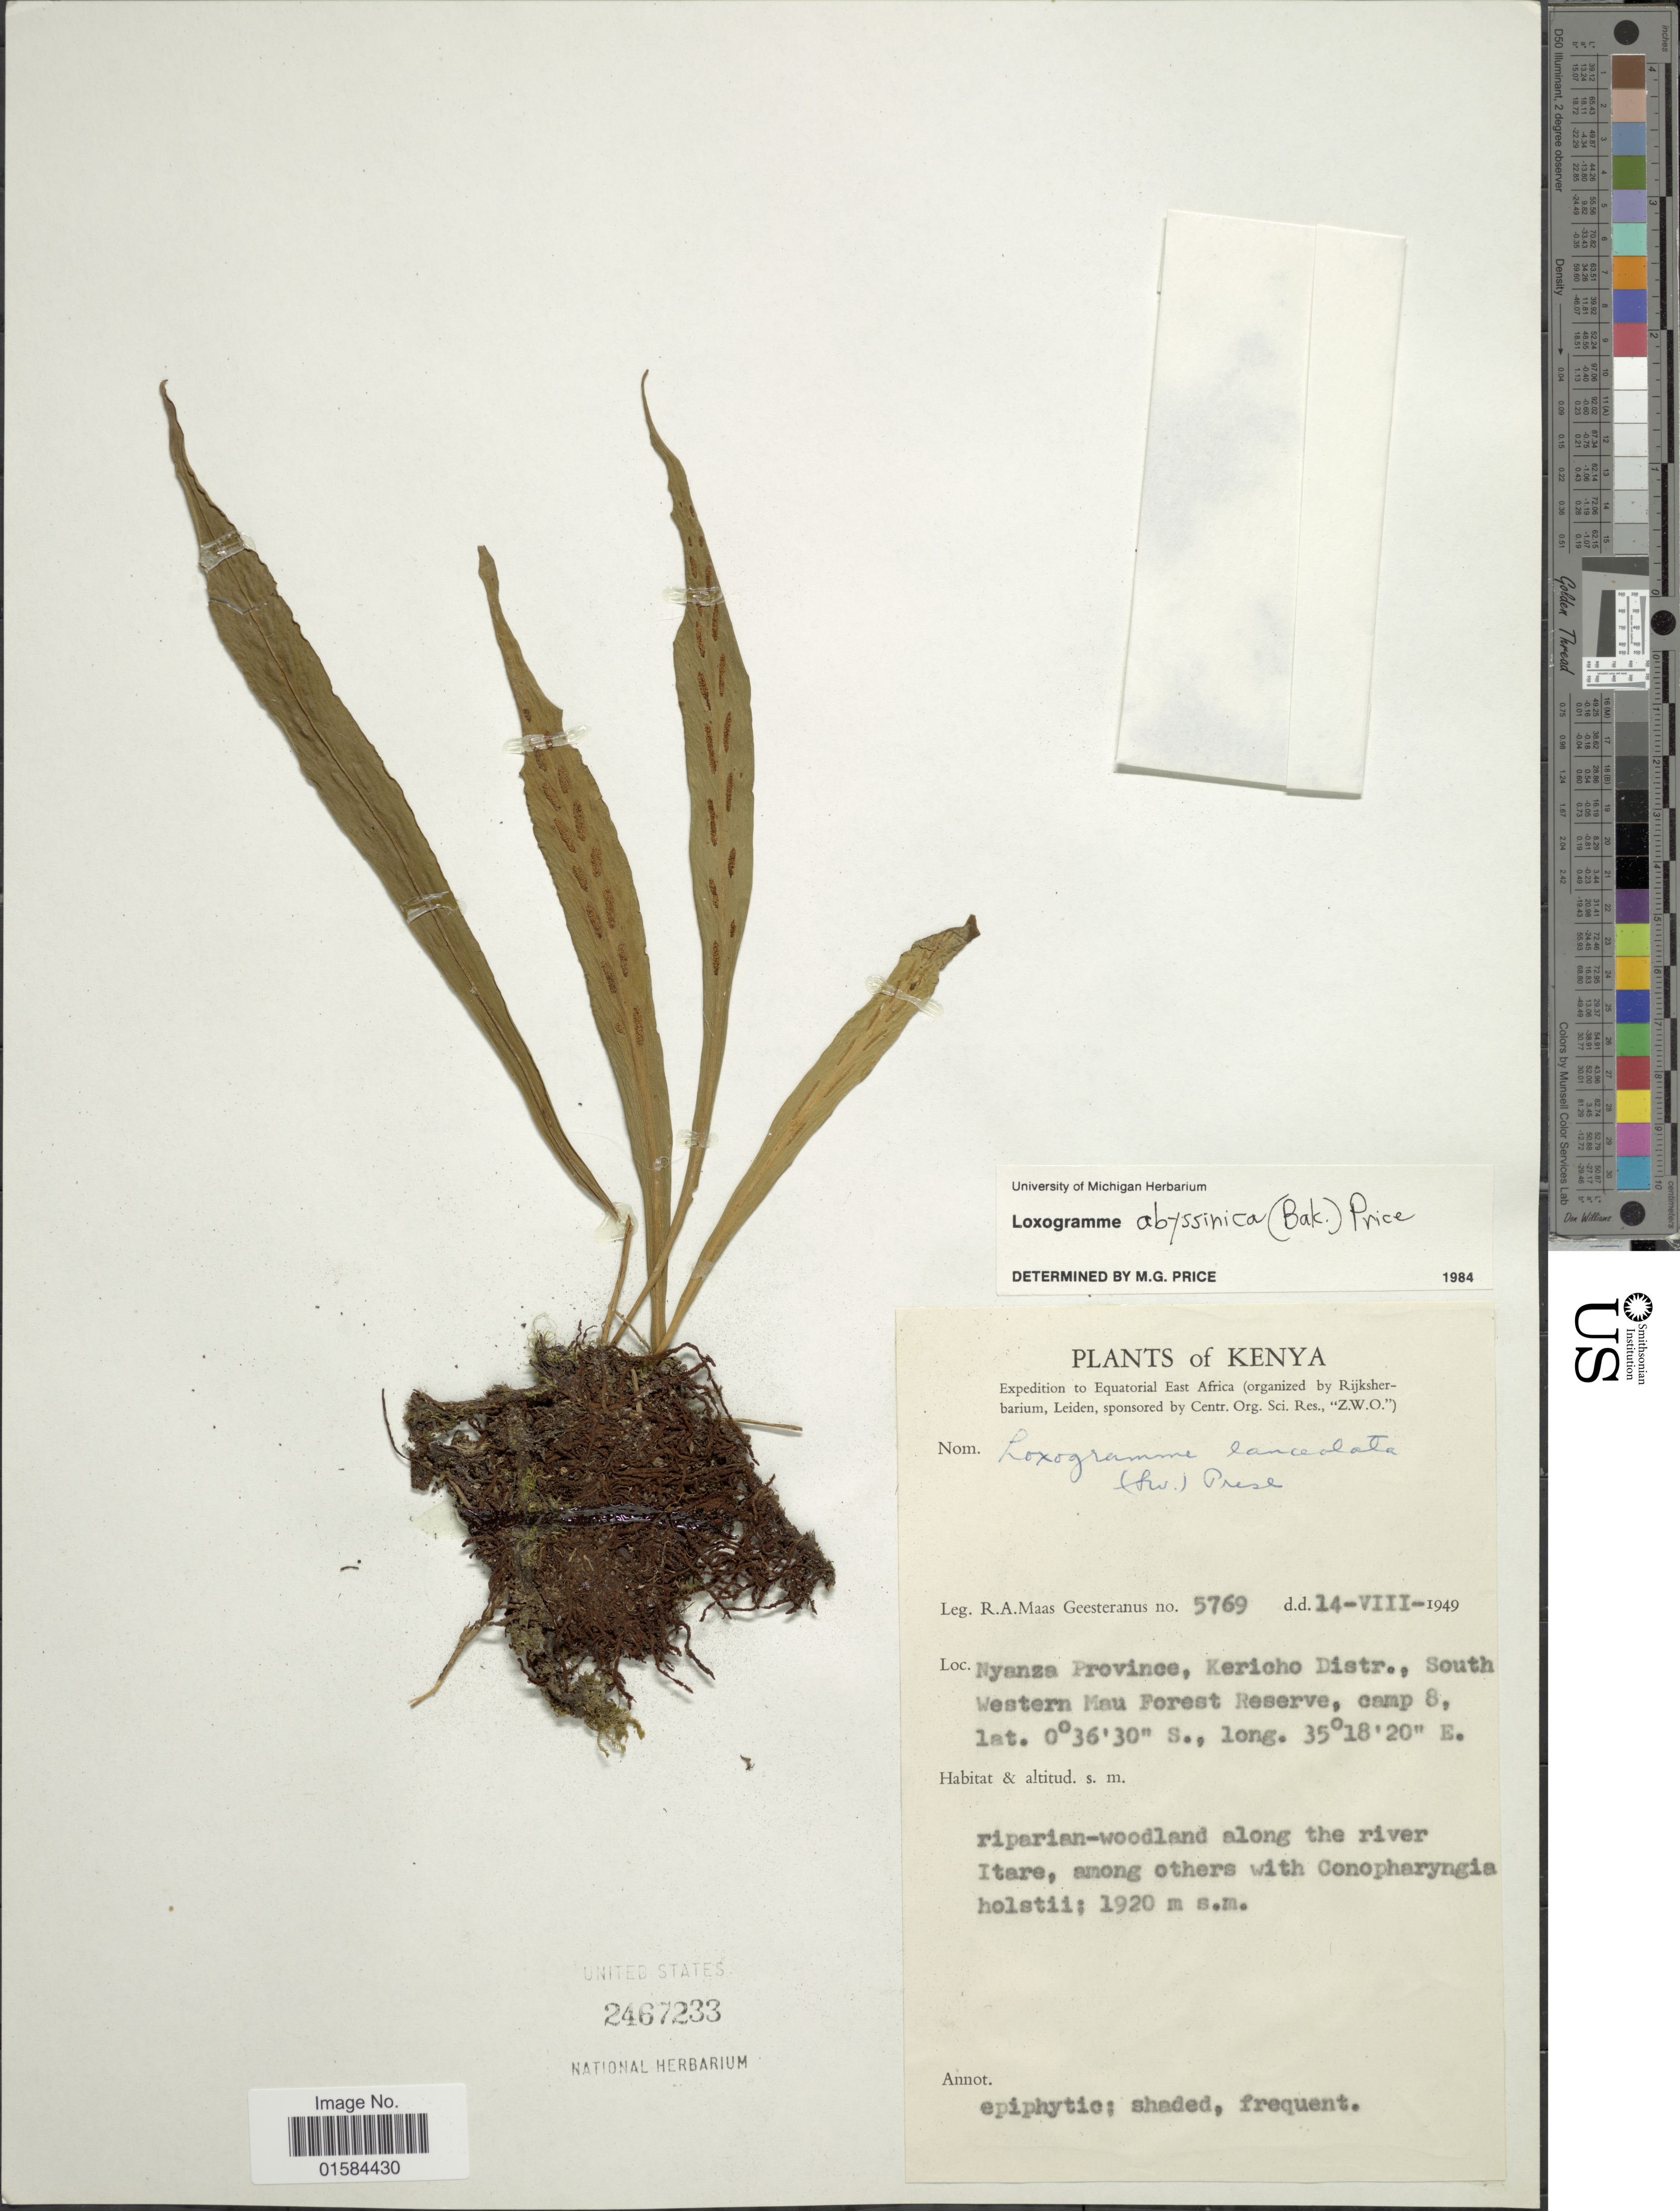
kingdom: Plantae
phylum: Tracheophyta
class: Polypodiopsida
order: Polypodiales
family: Polypodiaceae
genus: Loxogramme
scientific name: Loxogramme abyssinica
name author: (Baker) Price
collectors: R. A. Maas Geesteranus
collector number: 5769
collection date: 1949-08-14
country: Kenya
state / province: Kericho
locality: Nyanza Province, Kericho Distr., south western Mau Forest Reserve, camp 8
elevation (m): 1920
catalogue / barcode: US 2467233